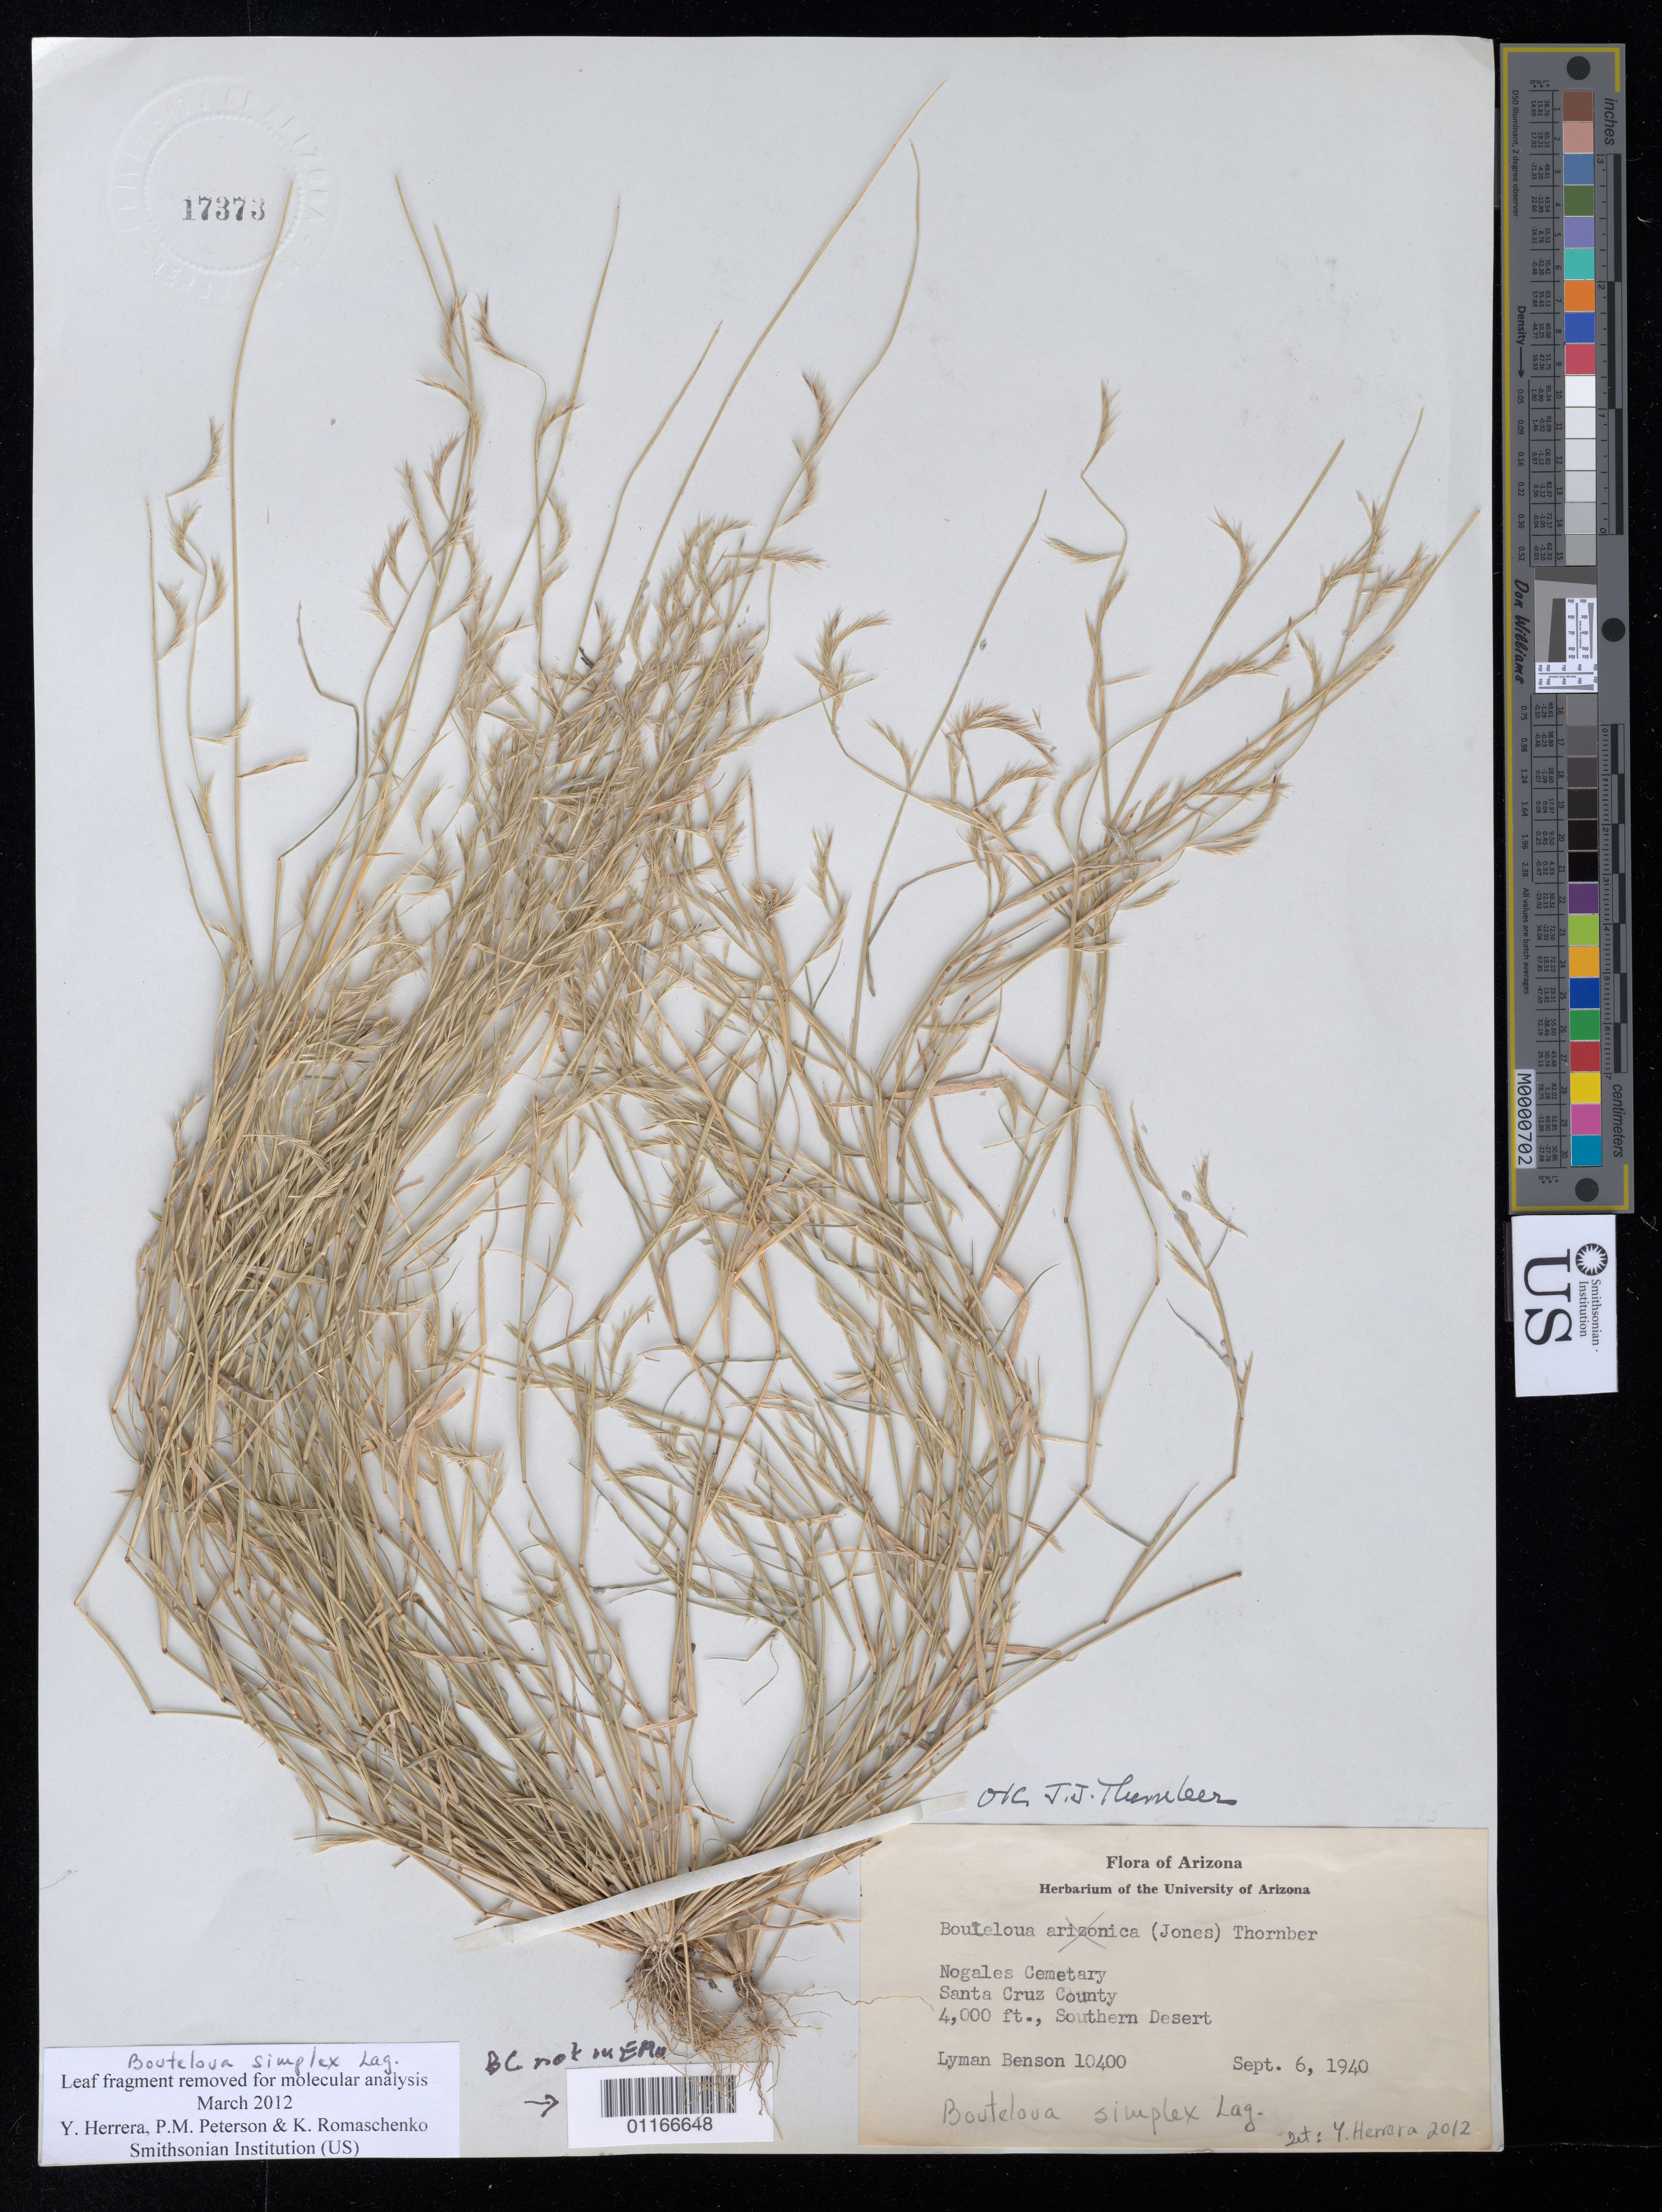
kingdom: Plantae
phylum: Tracheophyta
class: Liliopsida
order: Poales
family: Poaceae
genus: Bouteloua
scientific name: Bouteloua simplex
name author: Lag.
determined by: Herrera Arrieta, Y.; Peterson, P. M.; Romaschenko, K.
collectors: L. Benson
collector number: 10400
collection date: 1940-09-06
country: United States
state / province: Arizona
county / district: Santa Cruz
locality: Nogales Cemetary, Southern Desert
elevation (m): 1219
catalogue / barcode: US 17373